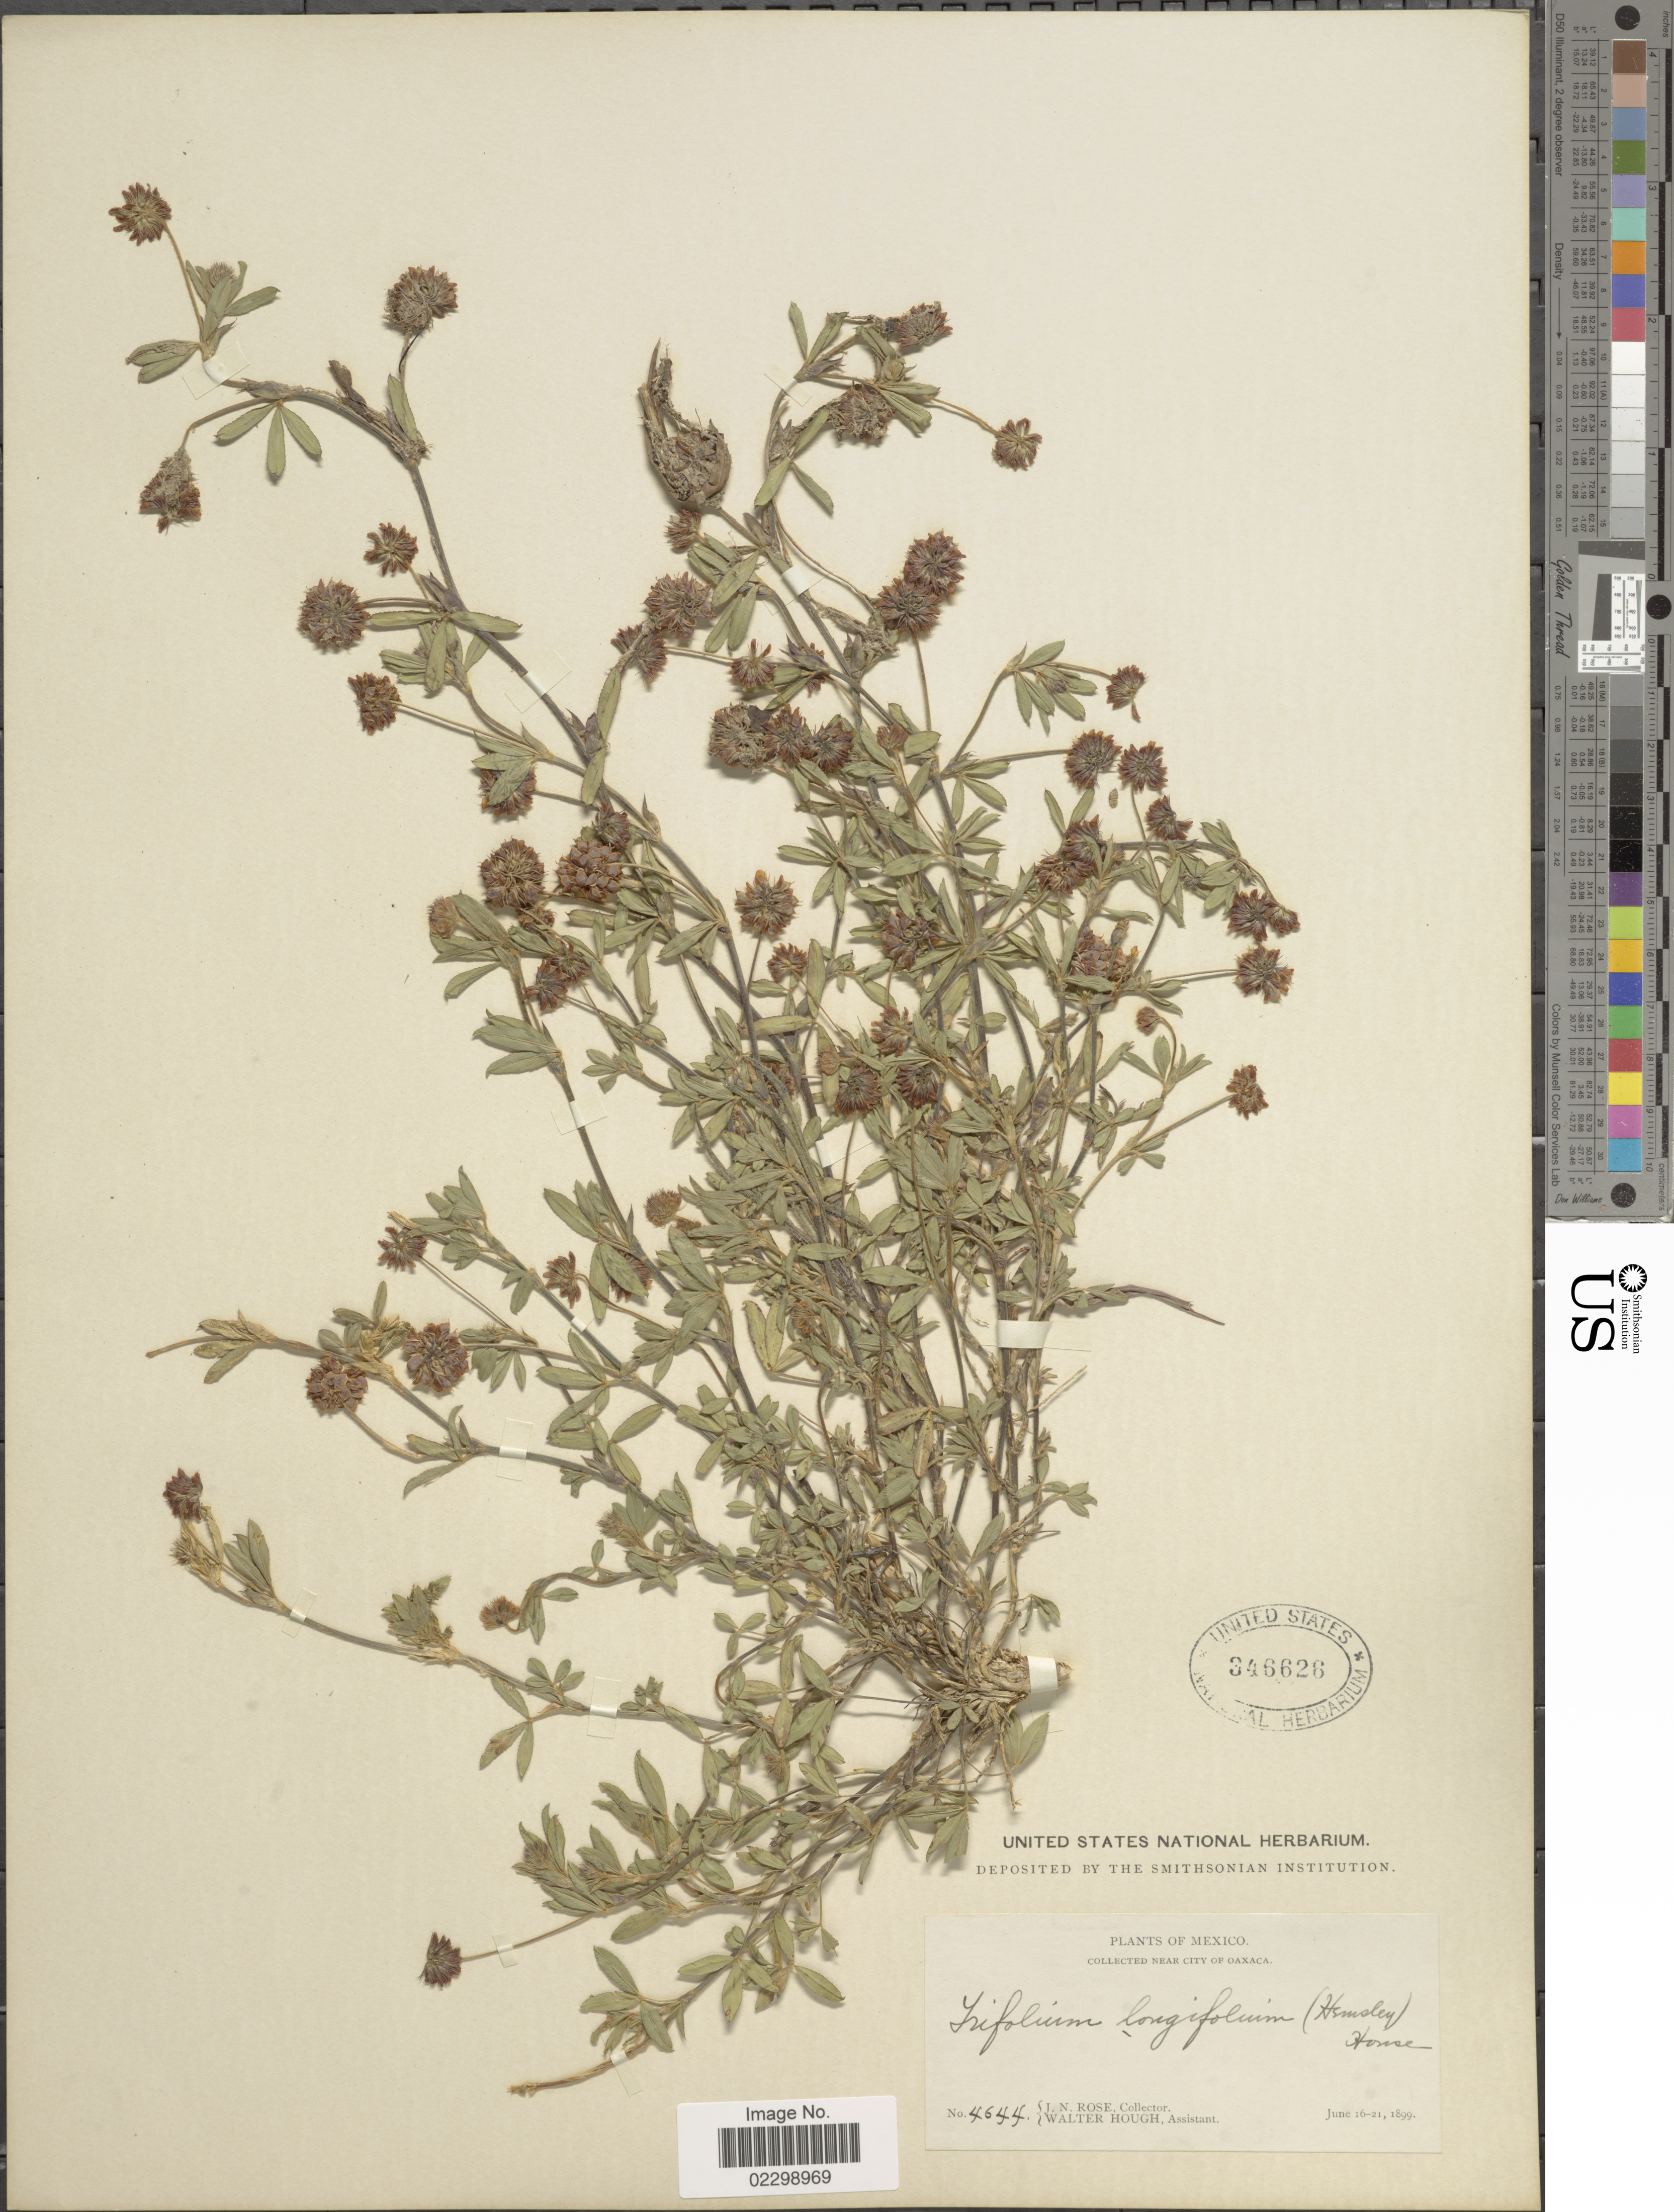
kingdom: Plantae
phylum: Tracheophyta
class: Magnoliopsida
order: Fabales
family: Fabaceae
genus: Trifolium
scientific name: Trifolium longifolium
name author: House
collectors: J. N. Rose & W. Hough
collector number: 4644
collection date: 1899-06-16/1899-06-21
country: Mexico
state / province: Oaxaca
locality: Near city of Oaxaca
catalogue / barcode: US 346626